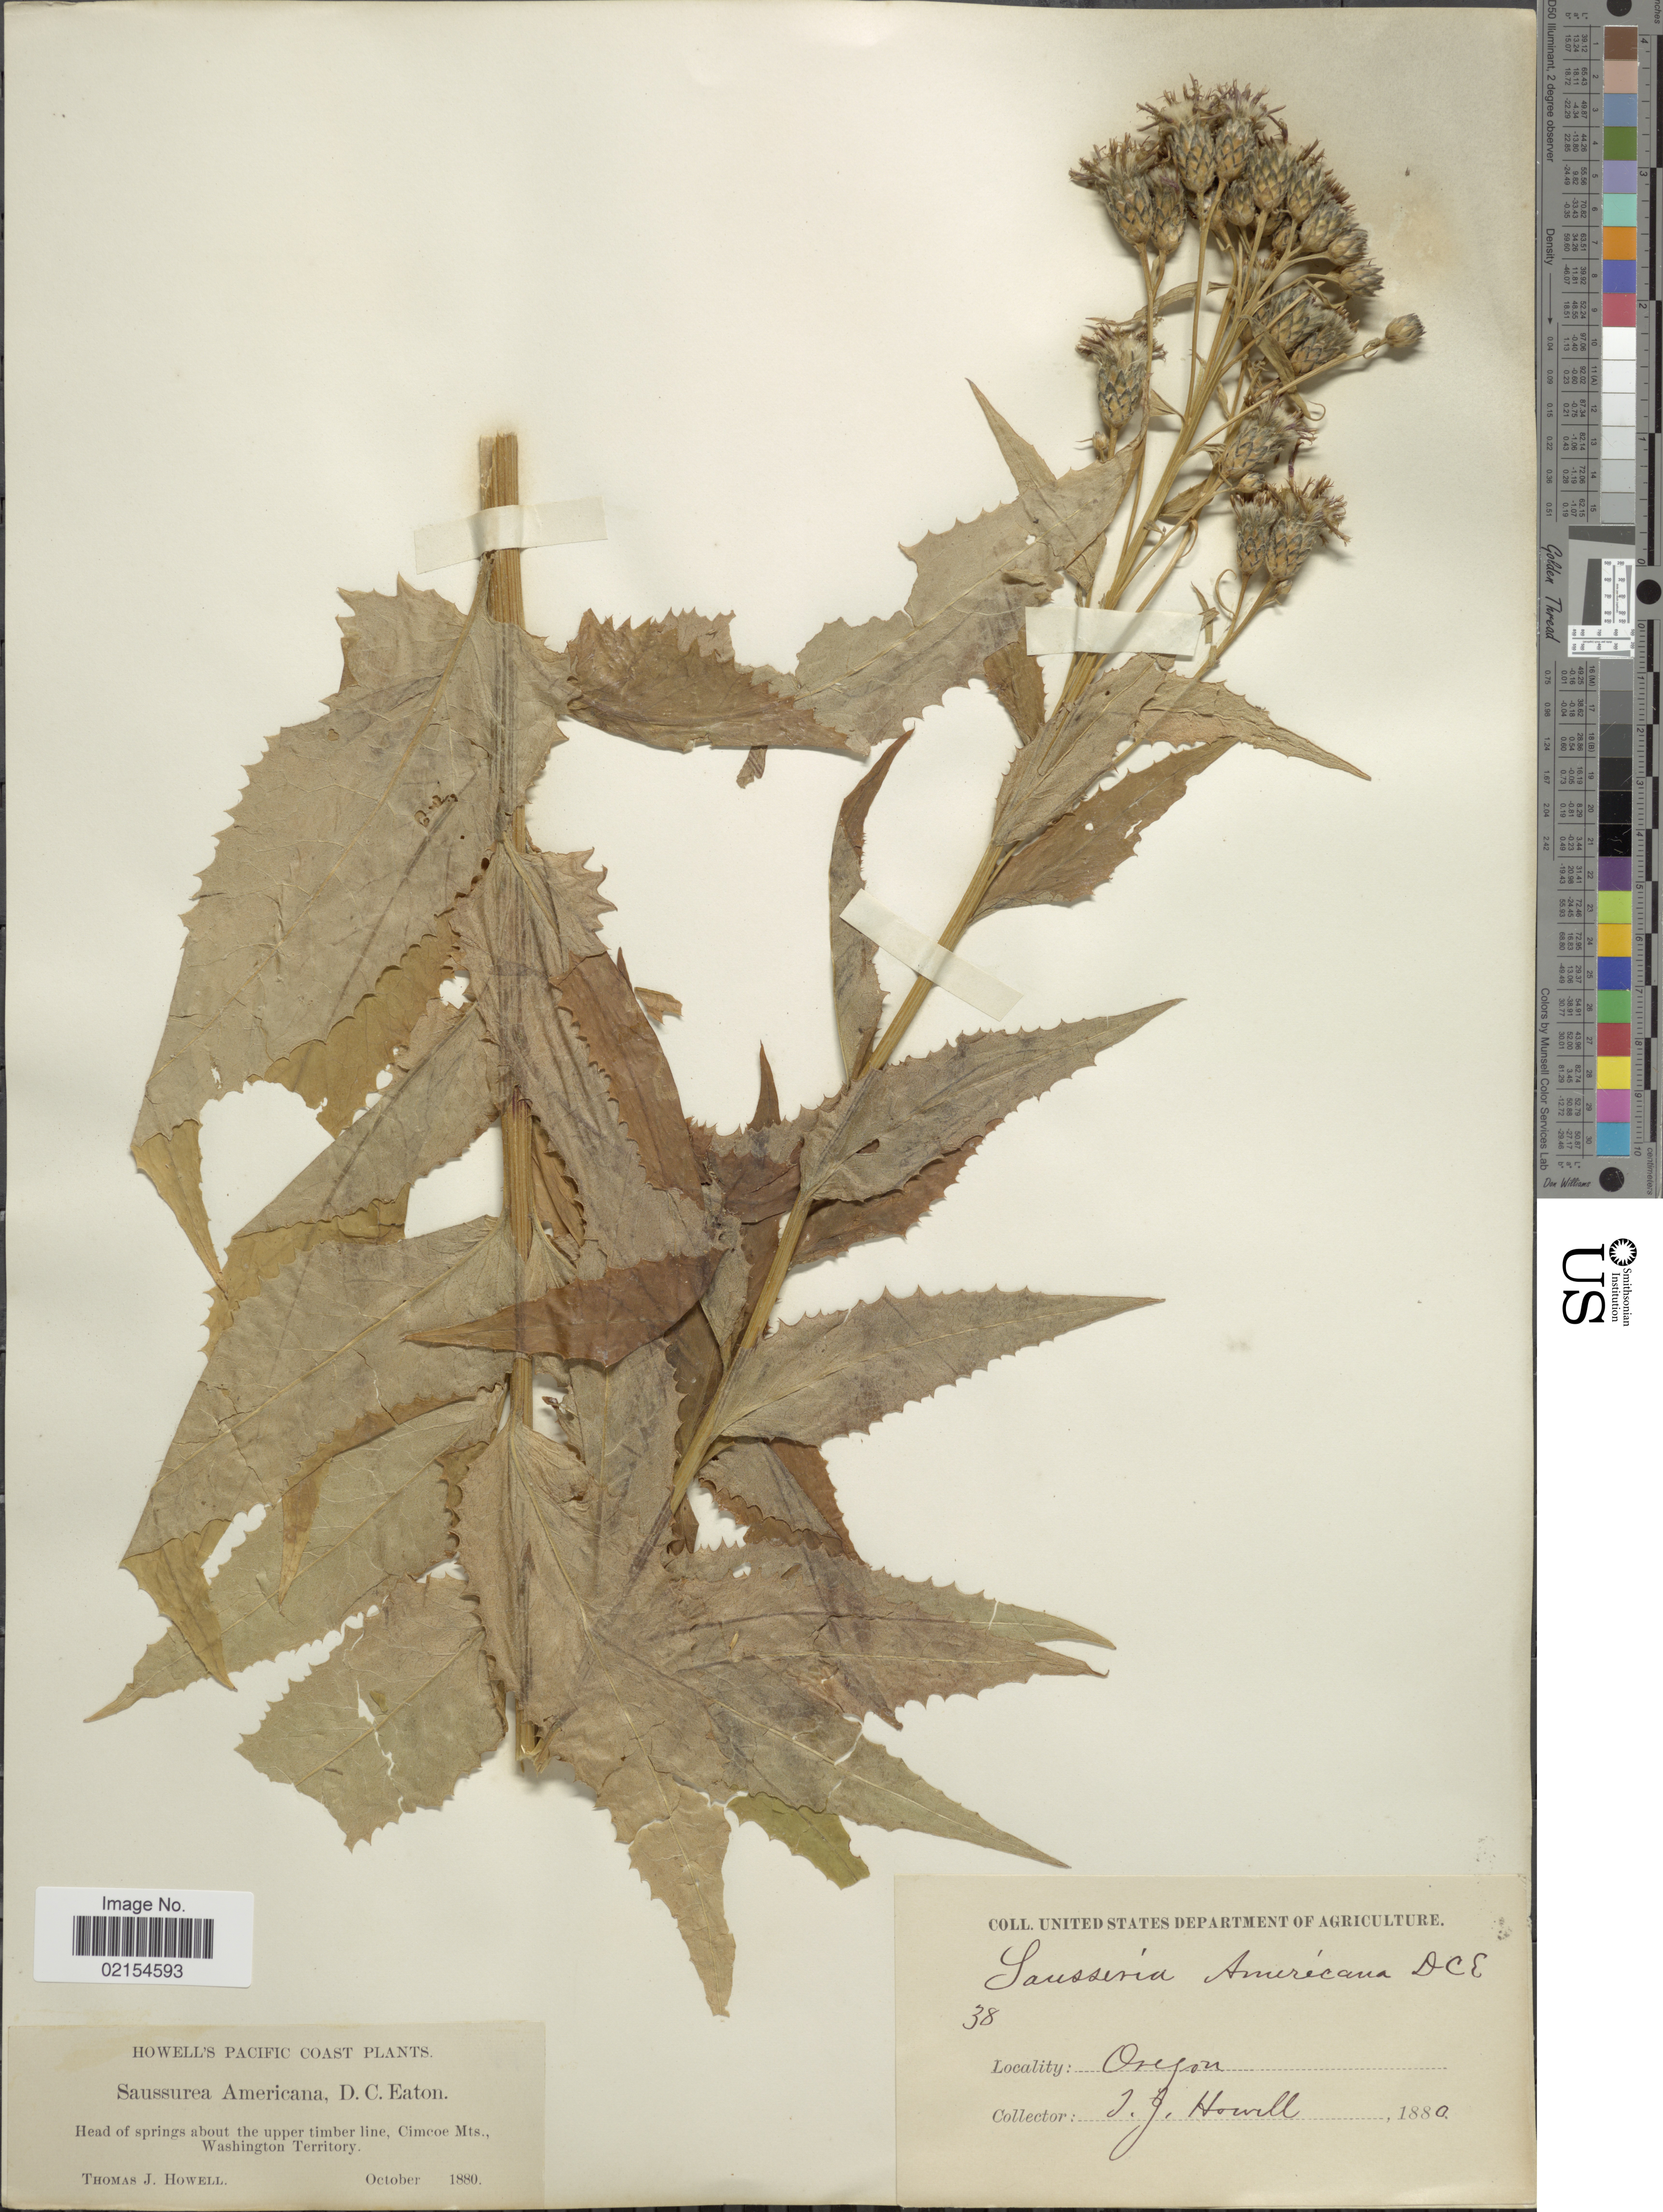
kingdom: Plantae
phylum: Tracheophyta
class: Magnoliopsida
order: Asterales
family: Asteraceae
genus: Saussurea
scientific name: Saussurea americana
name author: D.C. Eaton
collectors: T. J. Howell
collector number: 38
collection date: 1880-10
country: United States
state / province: Oregon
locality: Head of springs about the upper timber line, Cimco Mts., Washington Territory